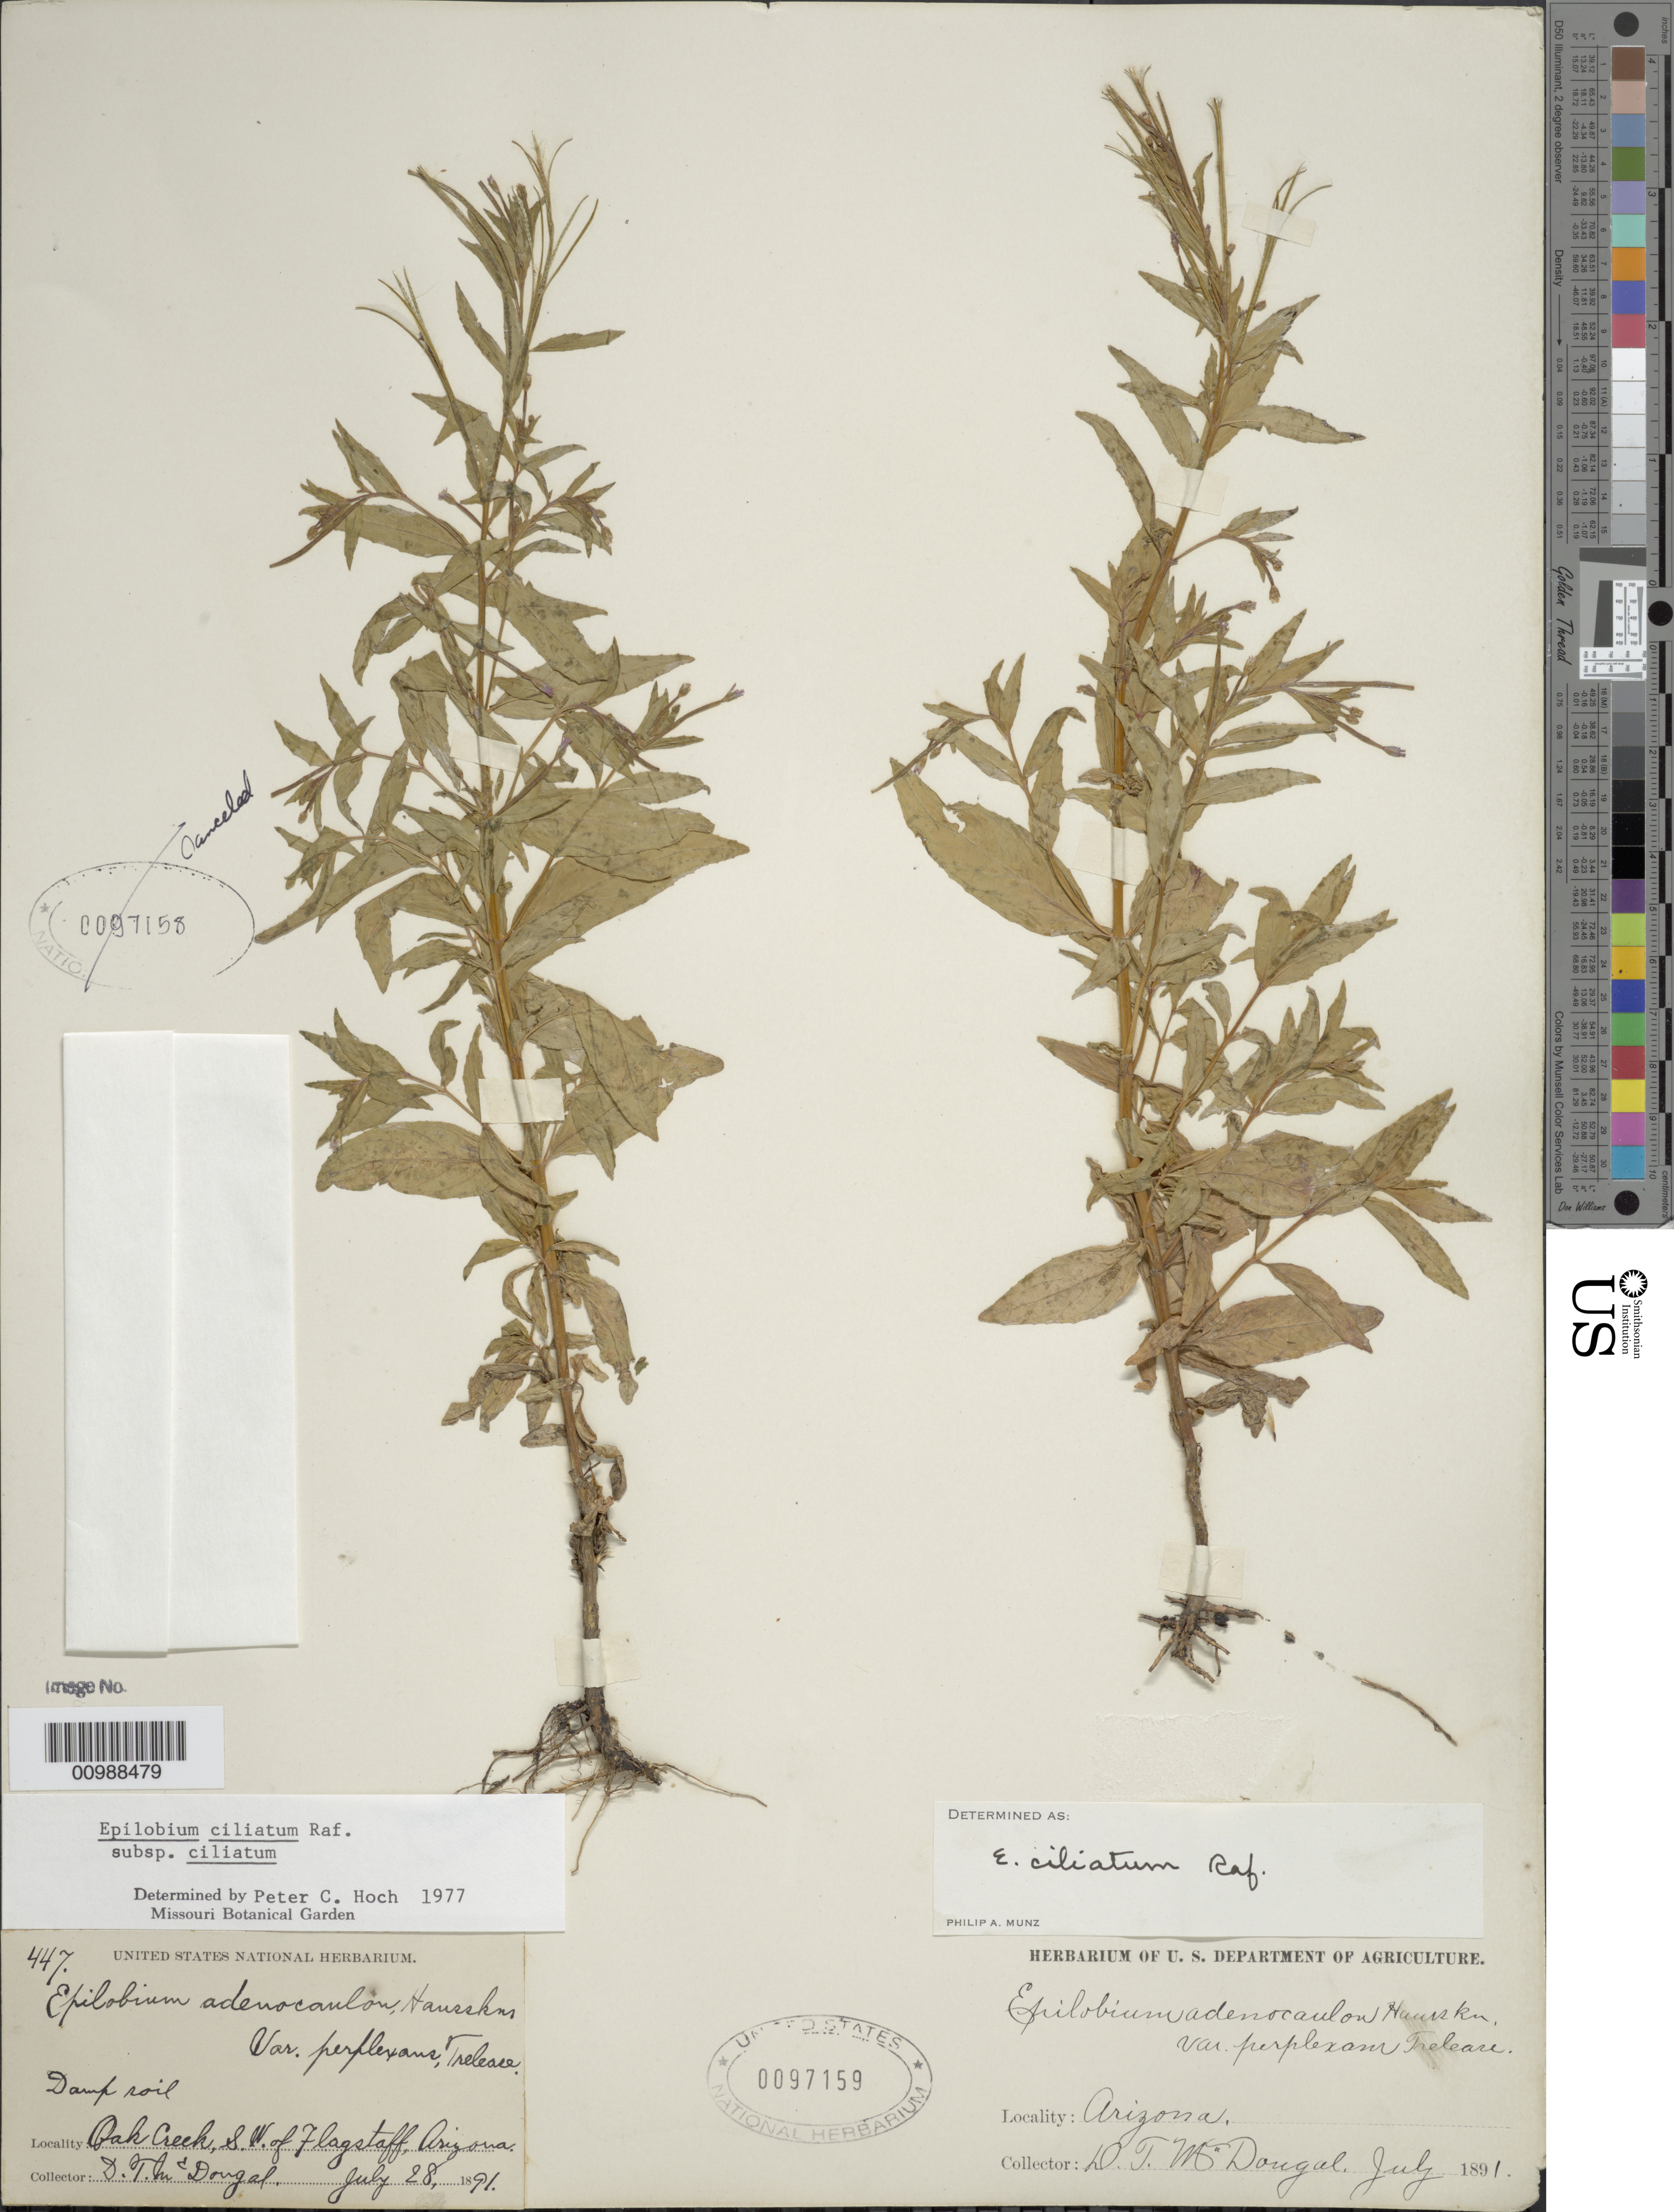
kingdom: Plantae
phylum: Tracheophyta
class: Magnoliopsida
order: Myrtales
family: Onagraceae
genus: Epilobium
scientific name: Epilobium ciliatum subsp. ciliatum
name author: Raf.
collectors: D. T. MacDougal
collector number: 447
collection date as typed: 28 Jul 1891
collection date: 1891-07-28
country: United States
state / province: Arizona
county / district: Coconino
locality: Oak Creek, SW of Flagstaff.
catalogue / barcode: US 97159